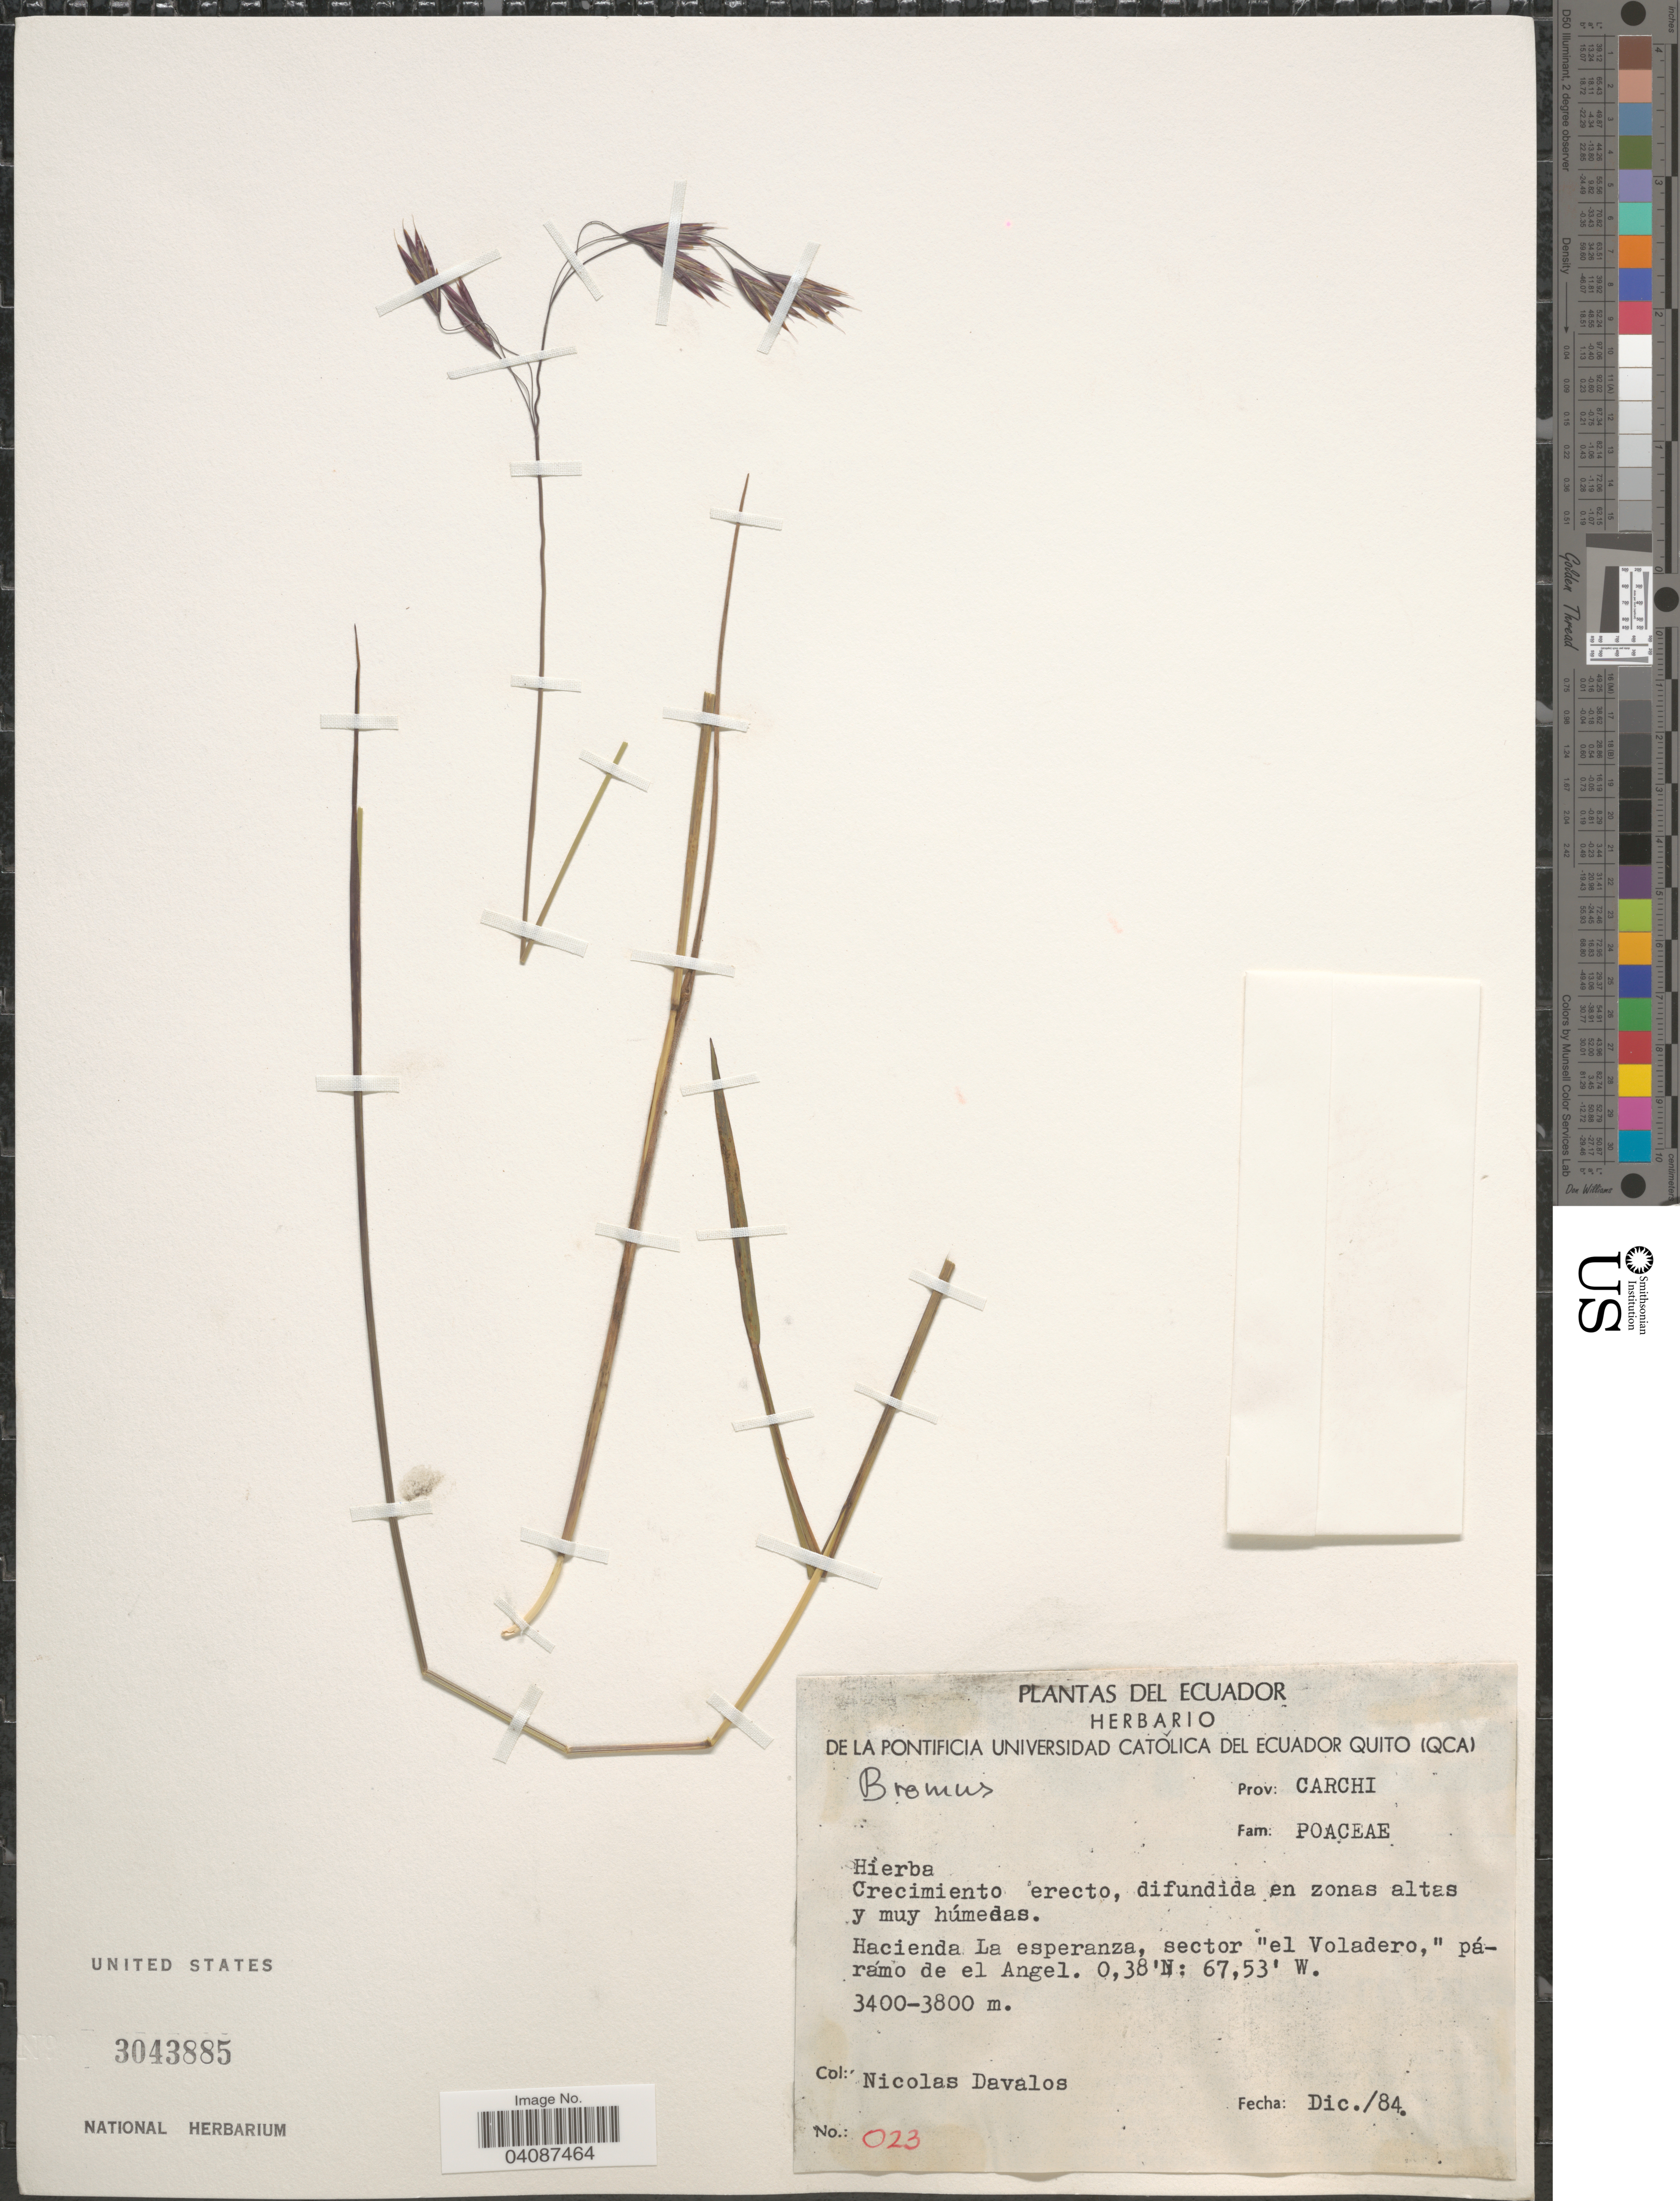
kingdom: Plantae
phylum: Tracheophyta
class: Liliopsida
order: Poales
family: Poaceae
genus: Bromus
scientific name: Bromus sp.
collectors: N. Davalos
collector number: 023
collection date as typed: Transcribed d/m/y: /12/84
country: Ecuador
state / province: Carchi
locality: Hacienda La esperanza, sector "el Voladero", párámo de el Angel.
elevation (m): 3400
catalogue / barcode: US 3043885